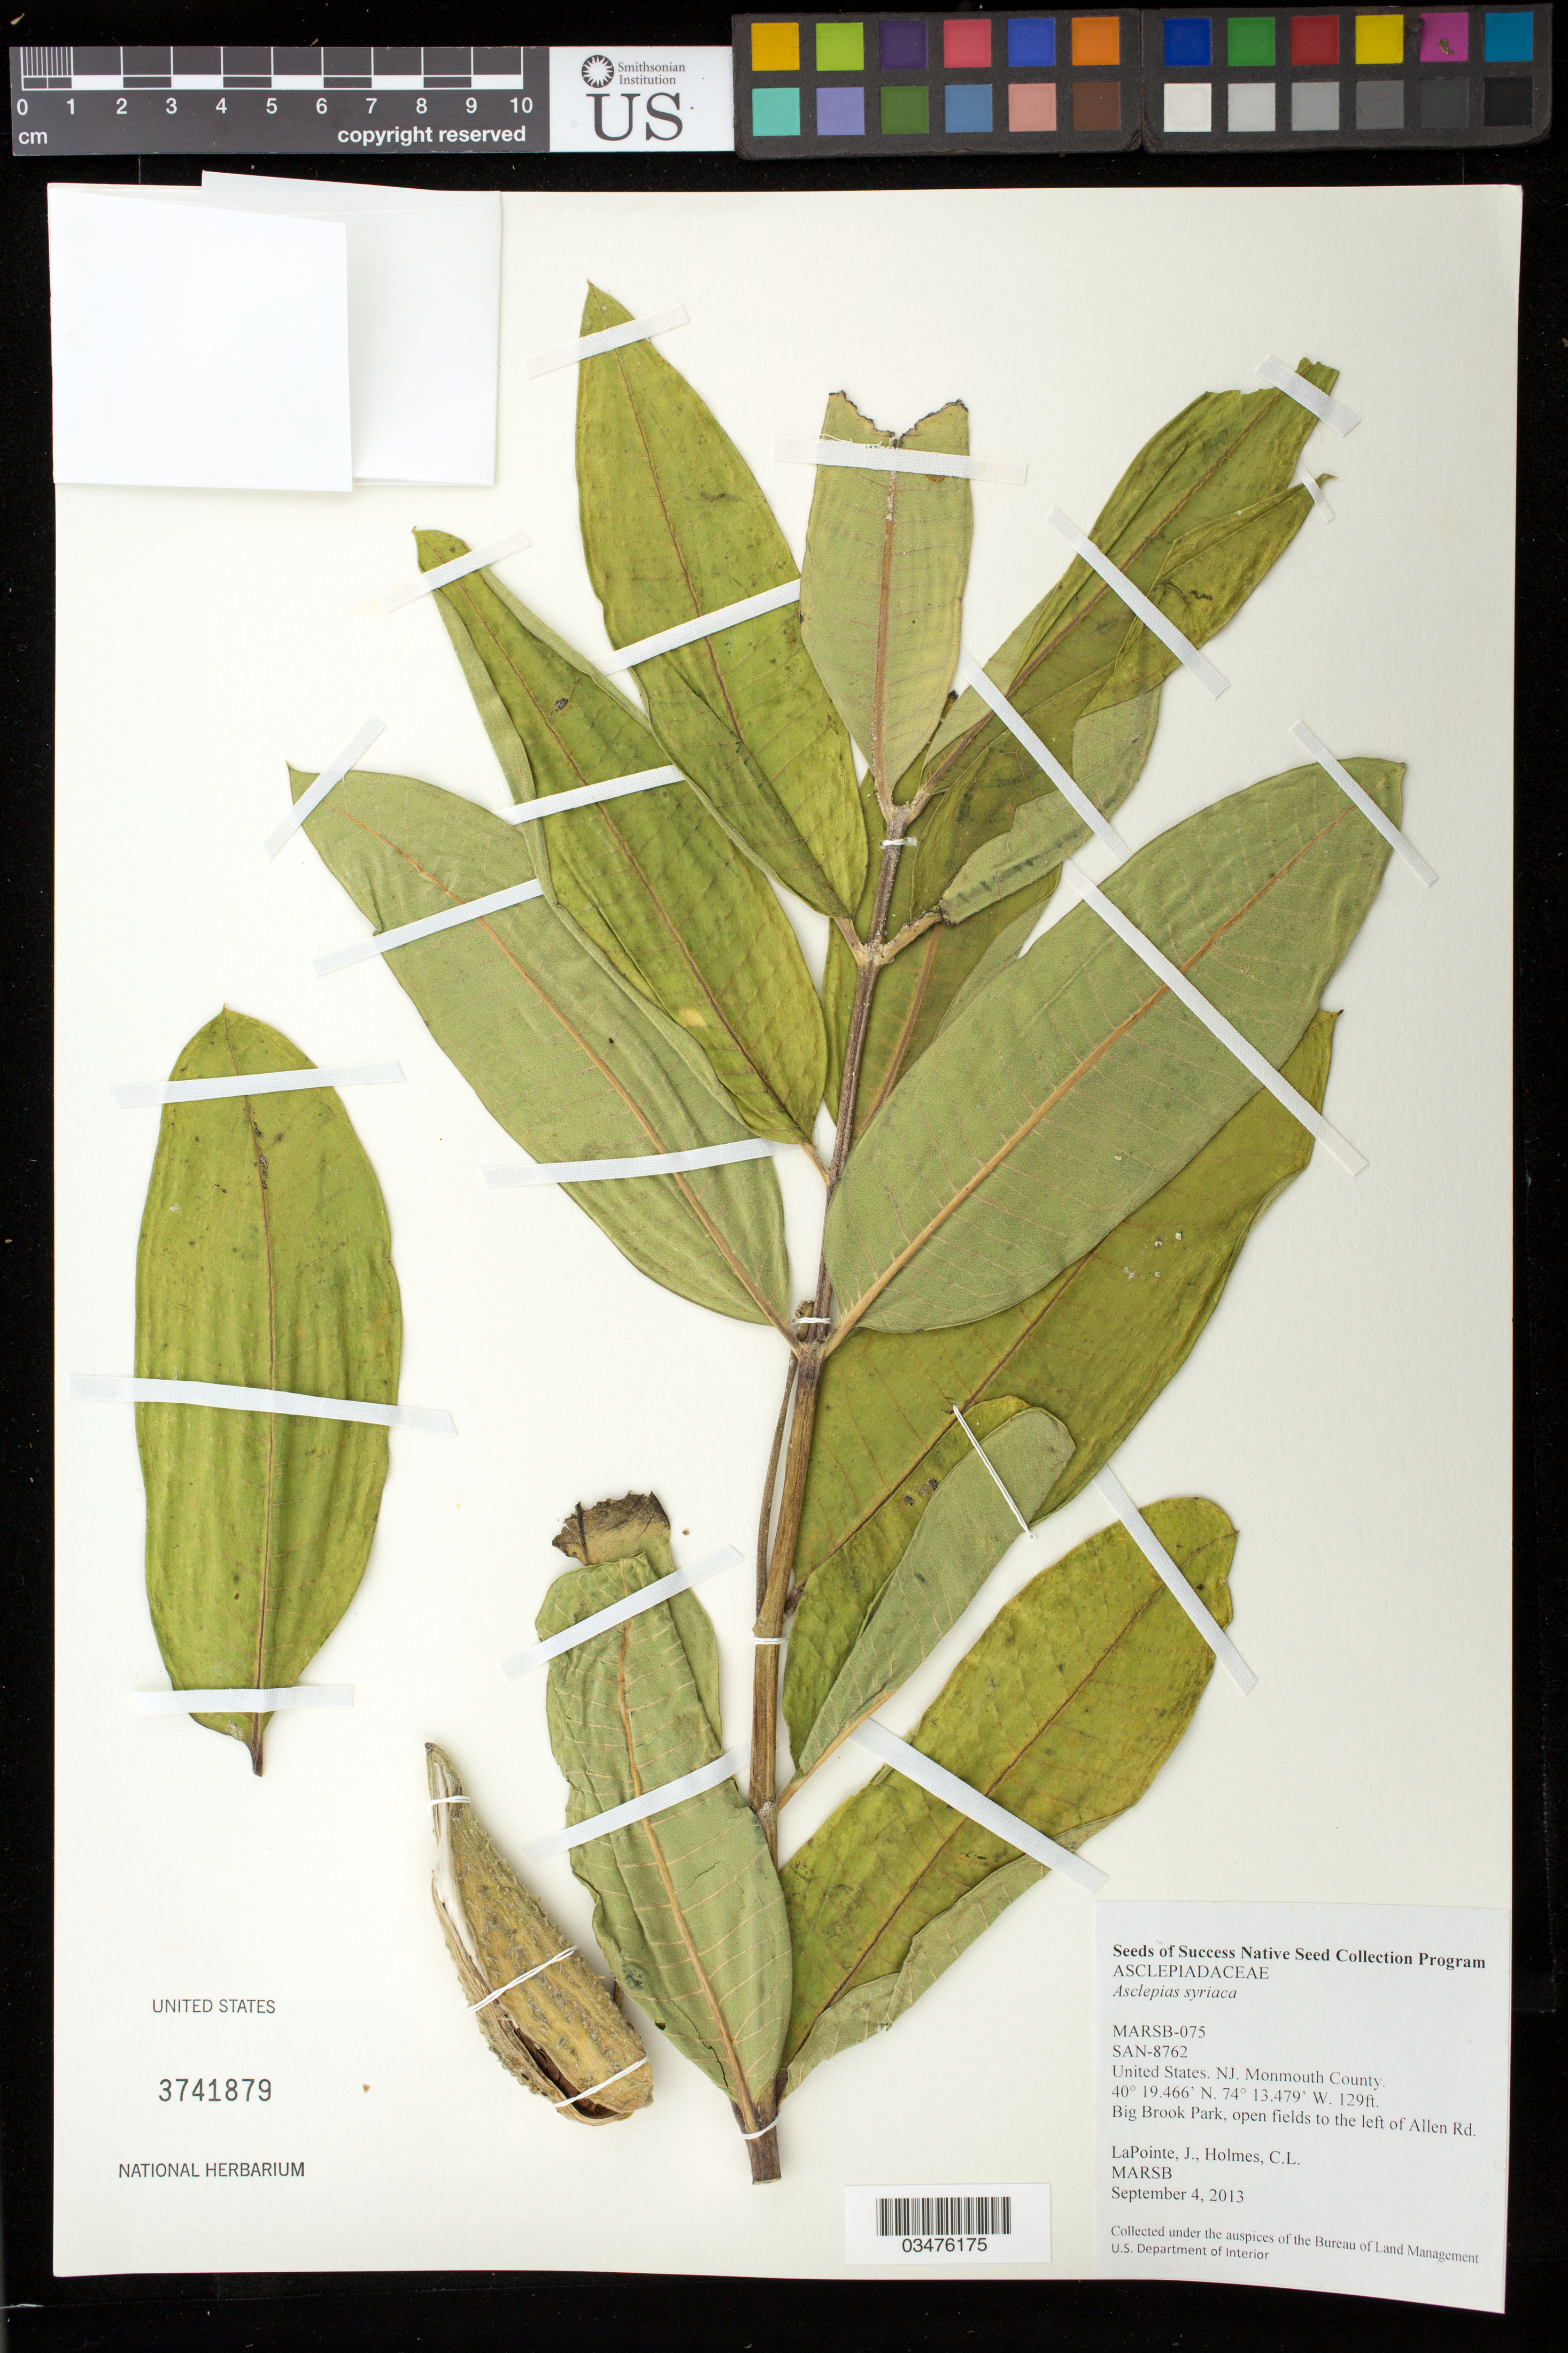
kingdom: Plantae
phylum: Tracheophyta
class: Magnoliopsida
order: Gentianales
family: Apocynaceae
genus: Asclepias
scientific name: Asclepias syriaca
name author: L.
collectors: J. LaPointe & C. Holmes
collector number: MARSB-075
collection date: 2013-09-04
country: United States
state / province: New Jersey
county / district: Monmouth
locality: Big Brook Park, open fields to the left of Allen Rd.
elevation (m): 39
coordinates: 40 19.466 n, 74 13.479 w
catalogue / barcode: US 3741879